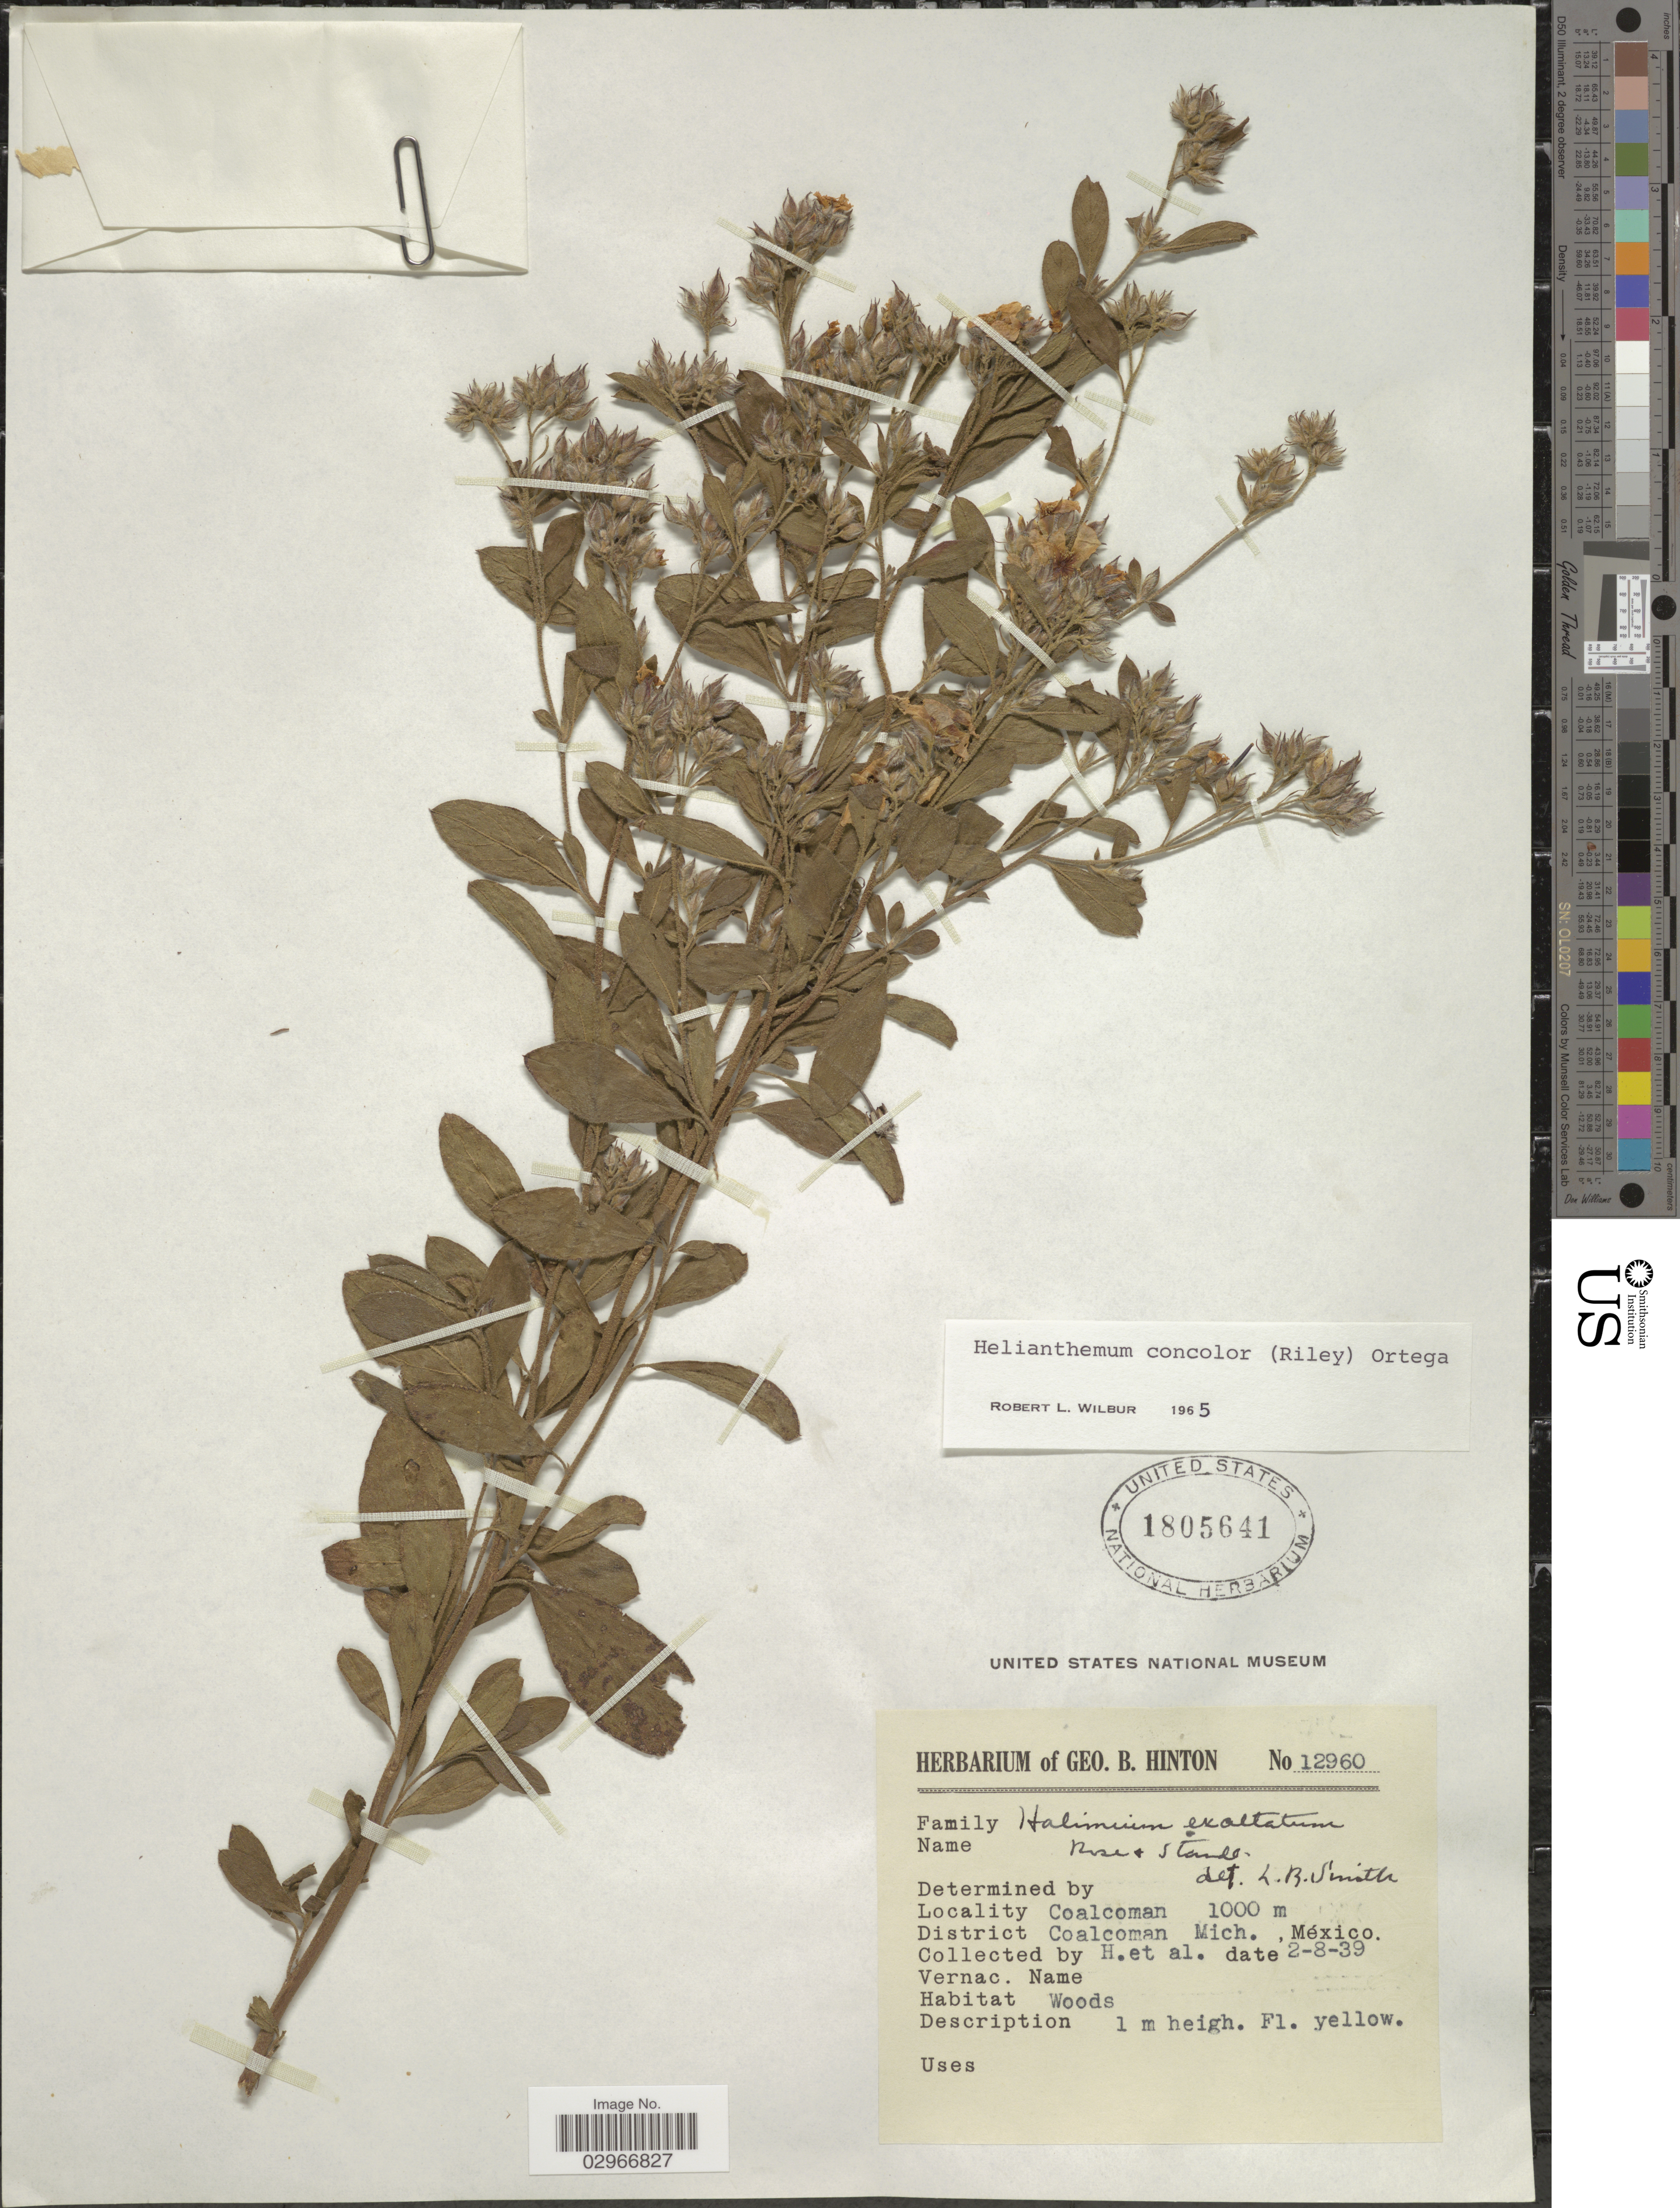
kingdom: Plantae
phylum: Tracheophyta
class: Magnoliopsida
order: Malvales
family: Cistaceae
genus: Helianthemum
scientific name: Helianthemum concolor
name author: (Riley) J.G. Ortega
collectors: G. B. Hinton & et al.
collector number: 12960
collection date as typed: Transcribed d/m/y: 2/8/39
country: Mexico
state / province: Michoacán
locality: Coalcoman, District Coalcoman.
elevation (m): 1000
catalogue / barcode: US 1805641